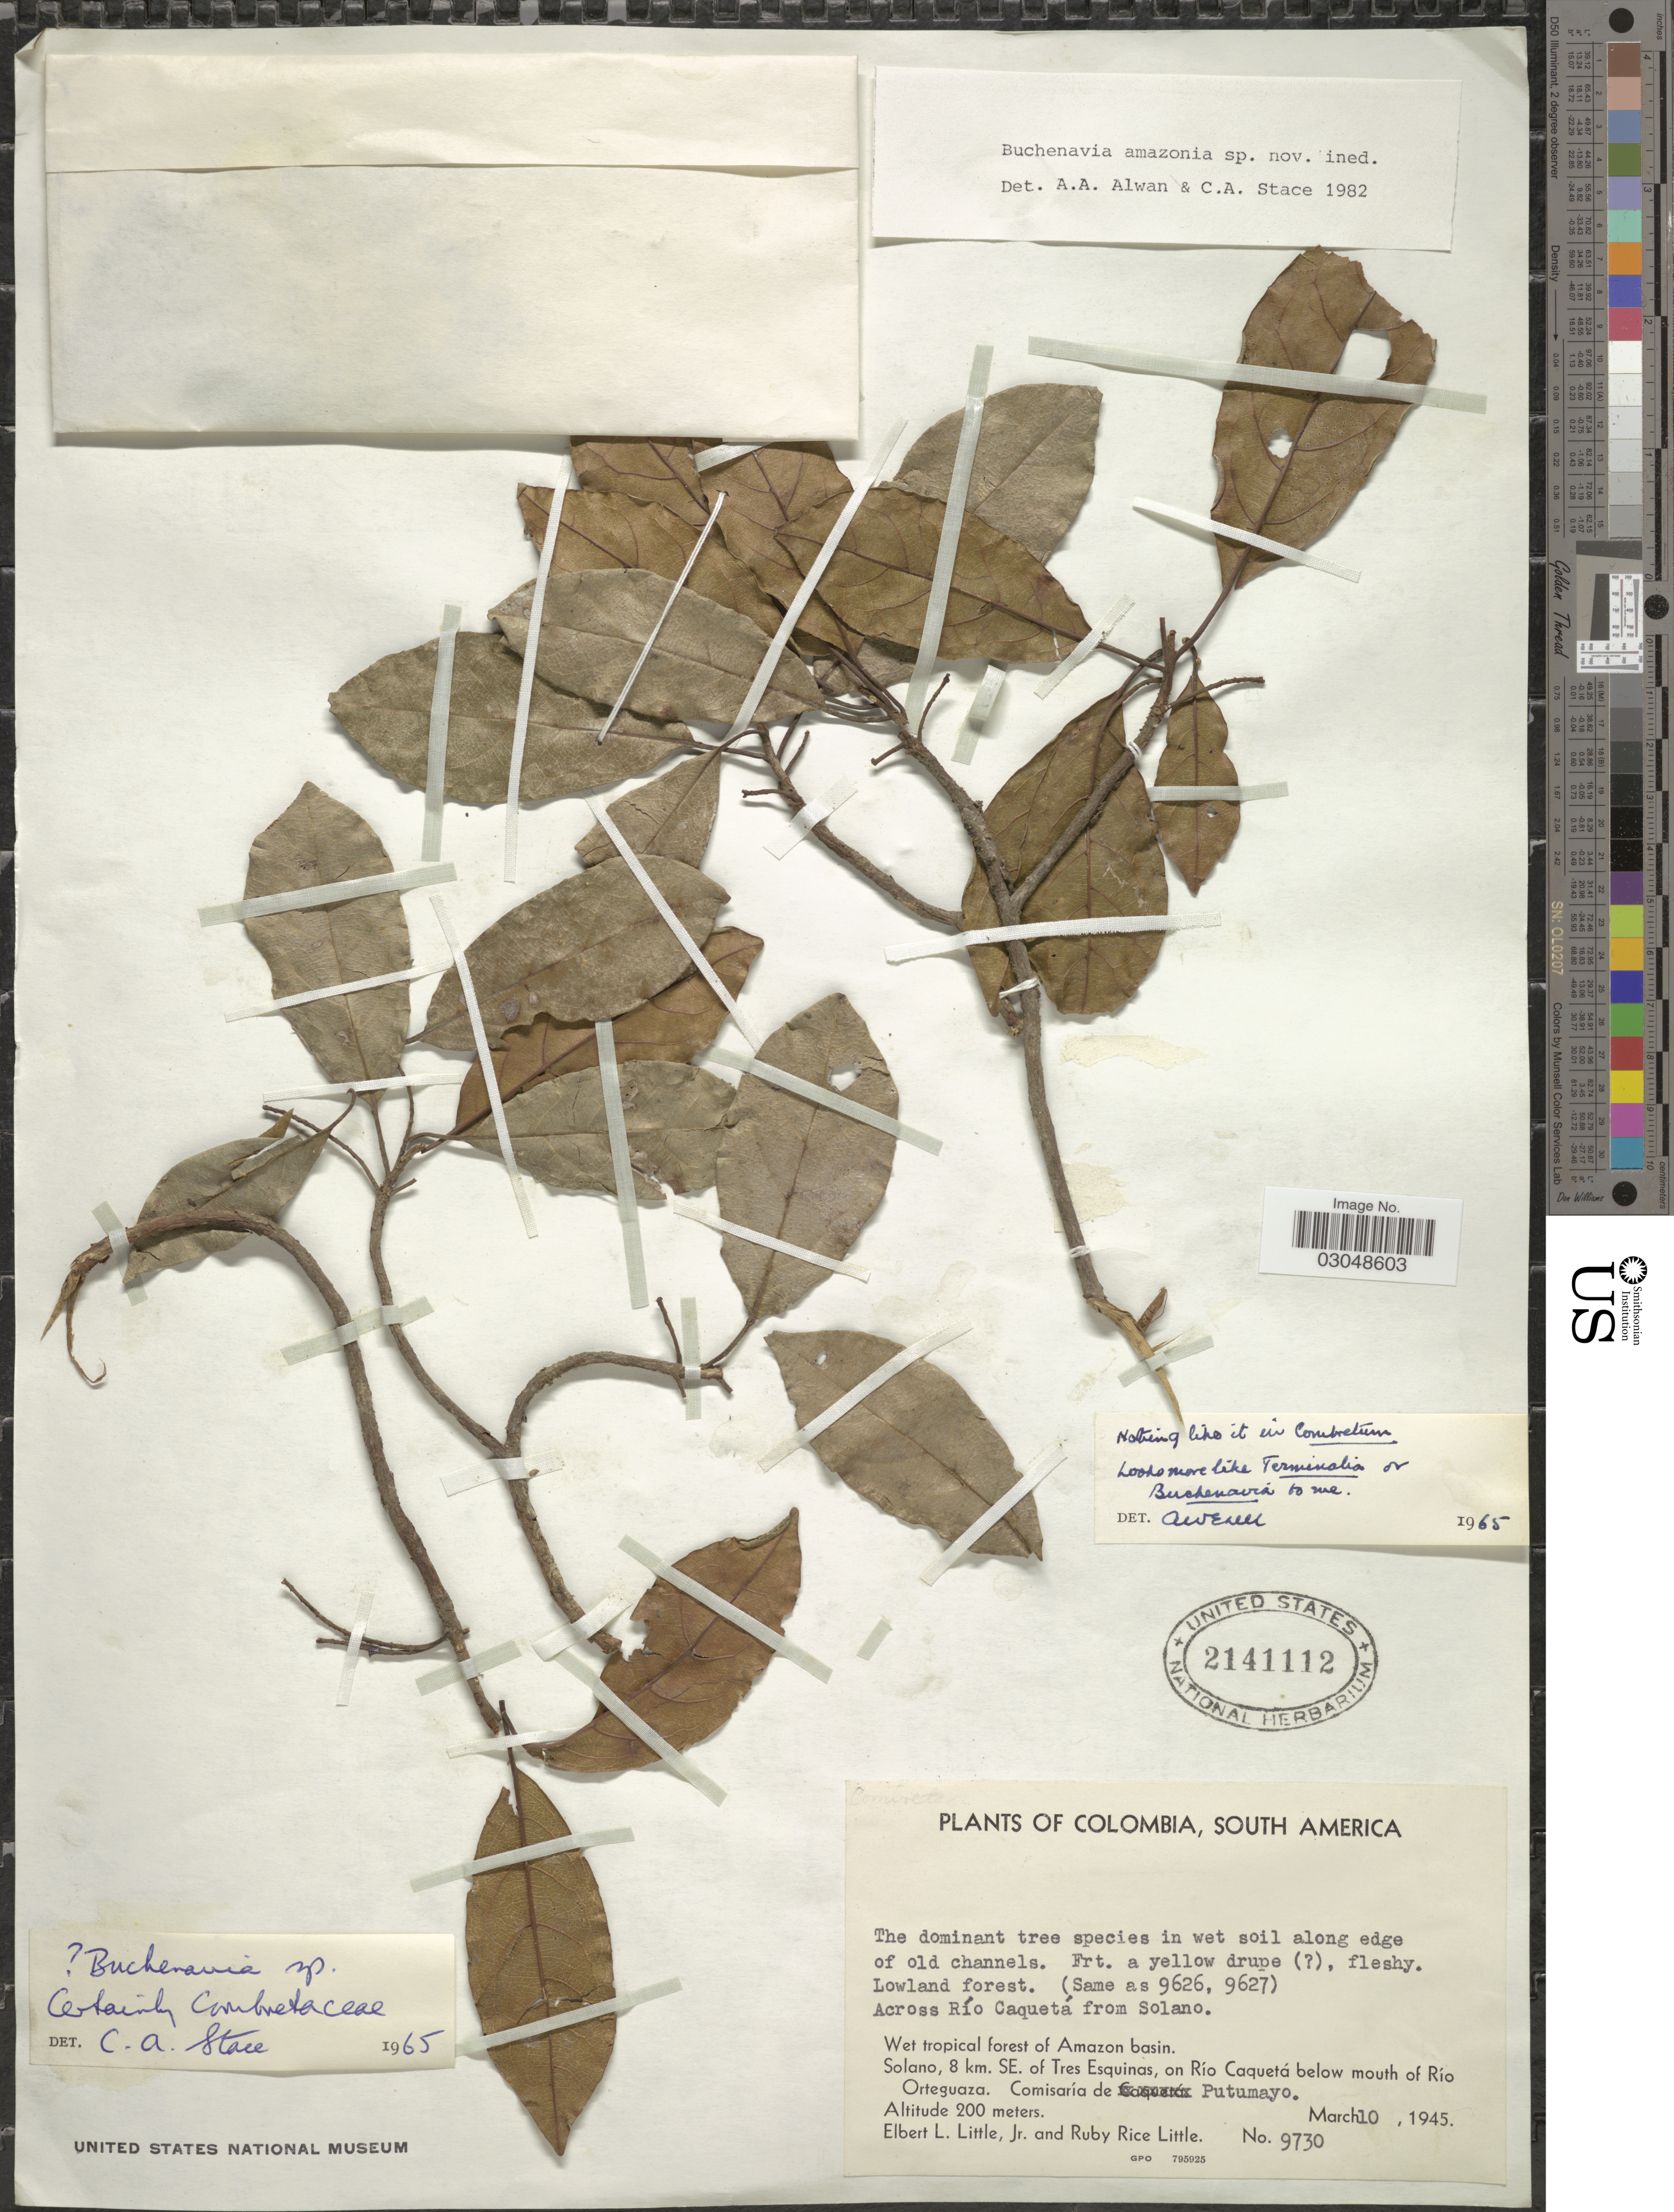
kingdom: Plantae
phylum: Tracheophyta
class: Magnoliopsida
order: Myrtales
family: Combretaceae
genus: Terminalia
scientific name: Terminalia viridiflora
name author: (Ducke) Gere & Boatwr.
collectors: E. L. Little & R. R. Little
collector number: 9730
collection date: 1945-03-10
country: Colombia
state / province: Putumayo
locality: Across Río Caquetá from Solano. Wet tropical forest of Amazon basin. Solano, 8 km. SE. of Tres Esquinas, on Río Caquetá below mouth of Río Orteguaza. Comísaria de Putumayo.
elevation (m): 200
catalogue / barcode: US 2141112